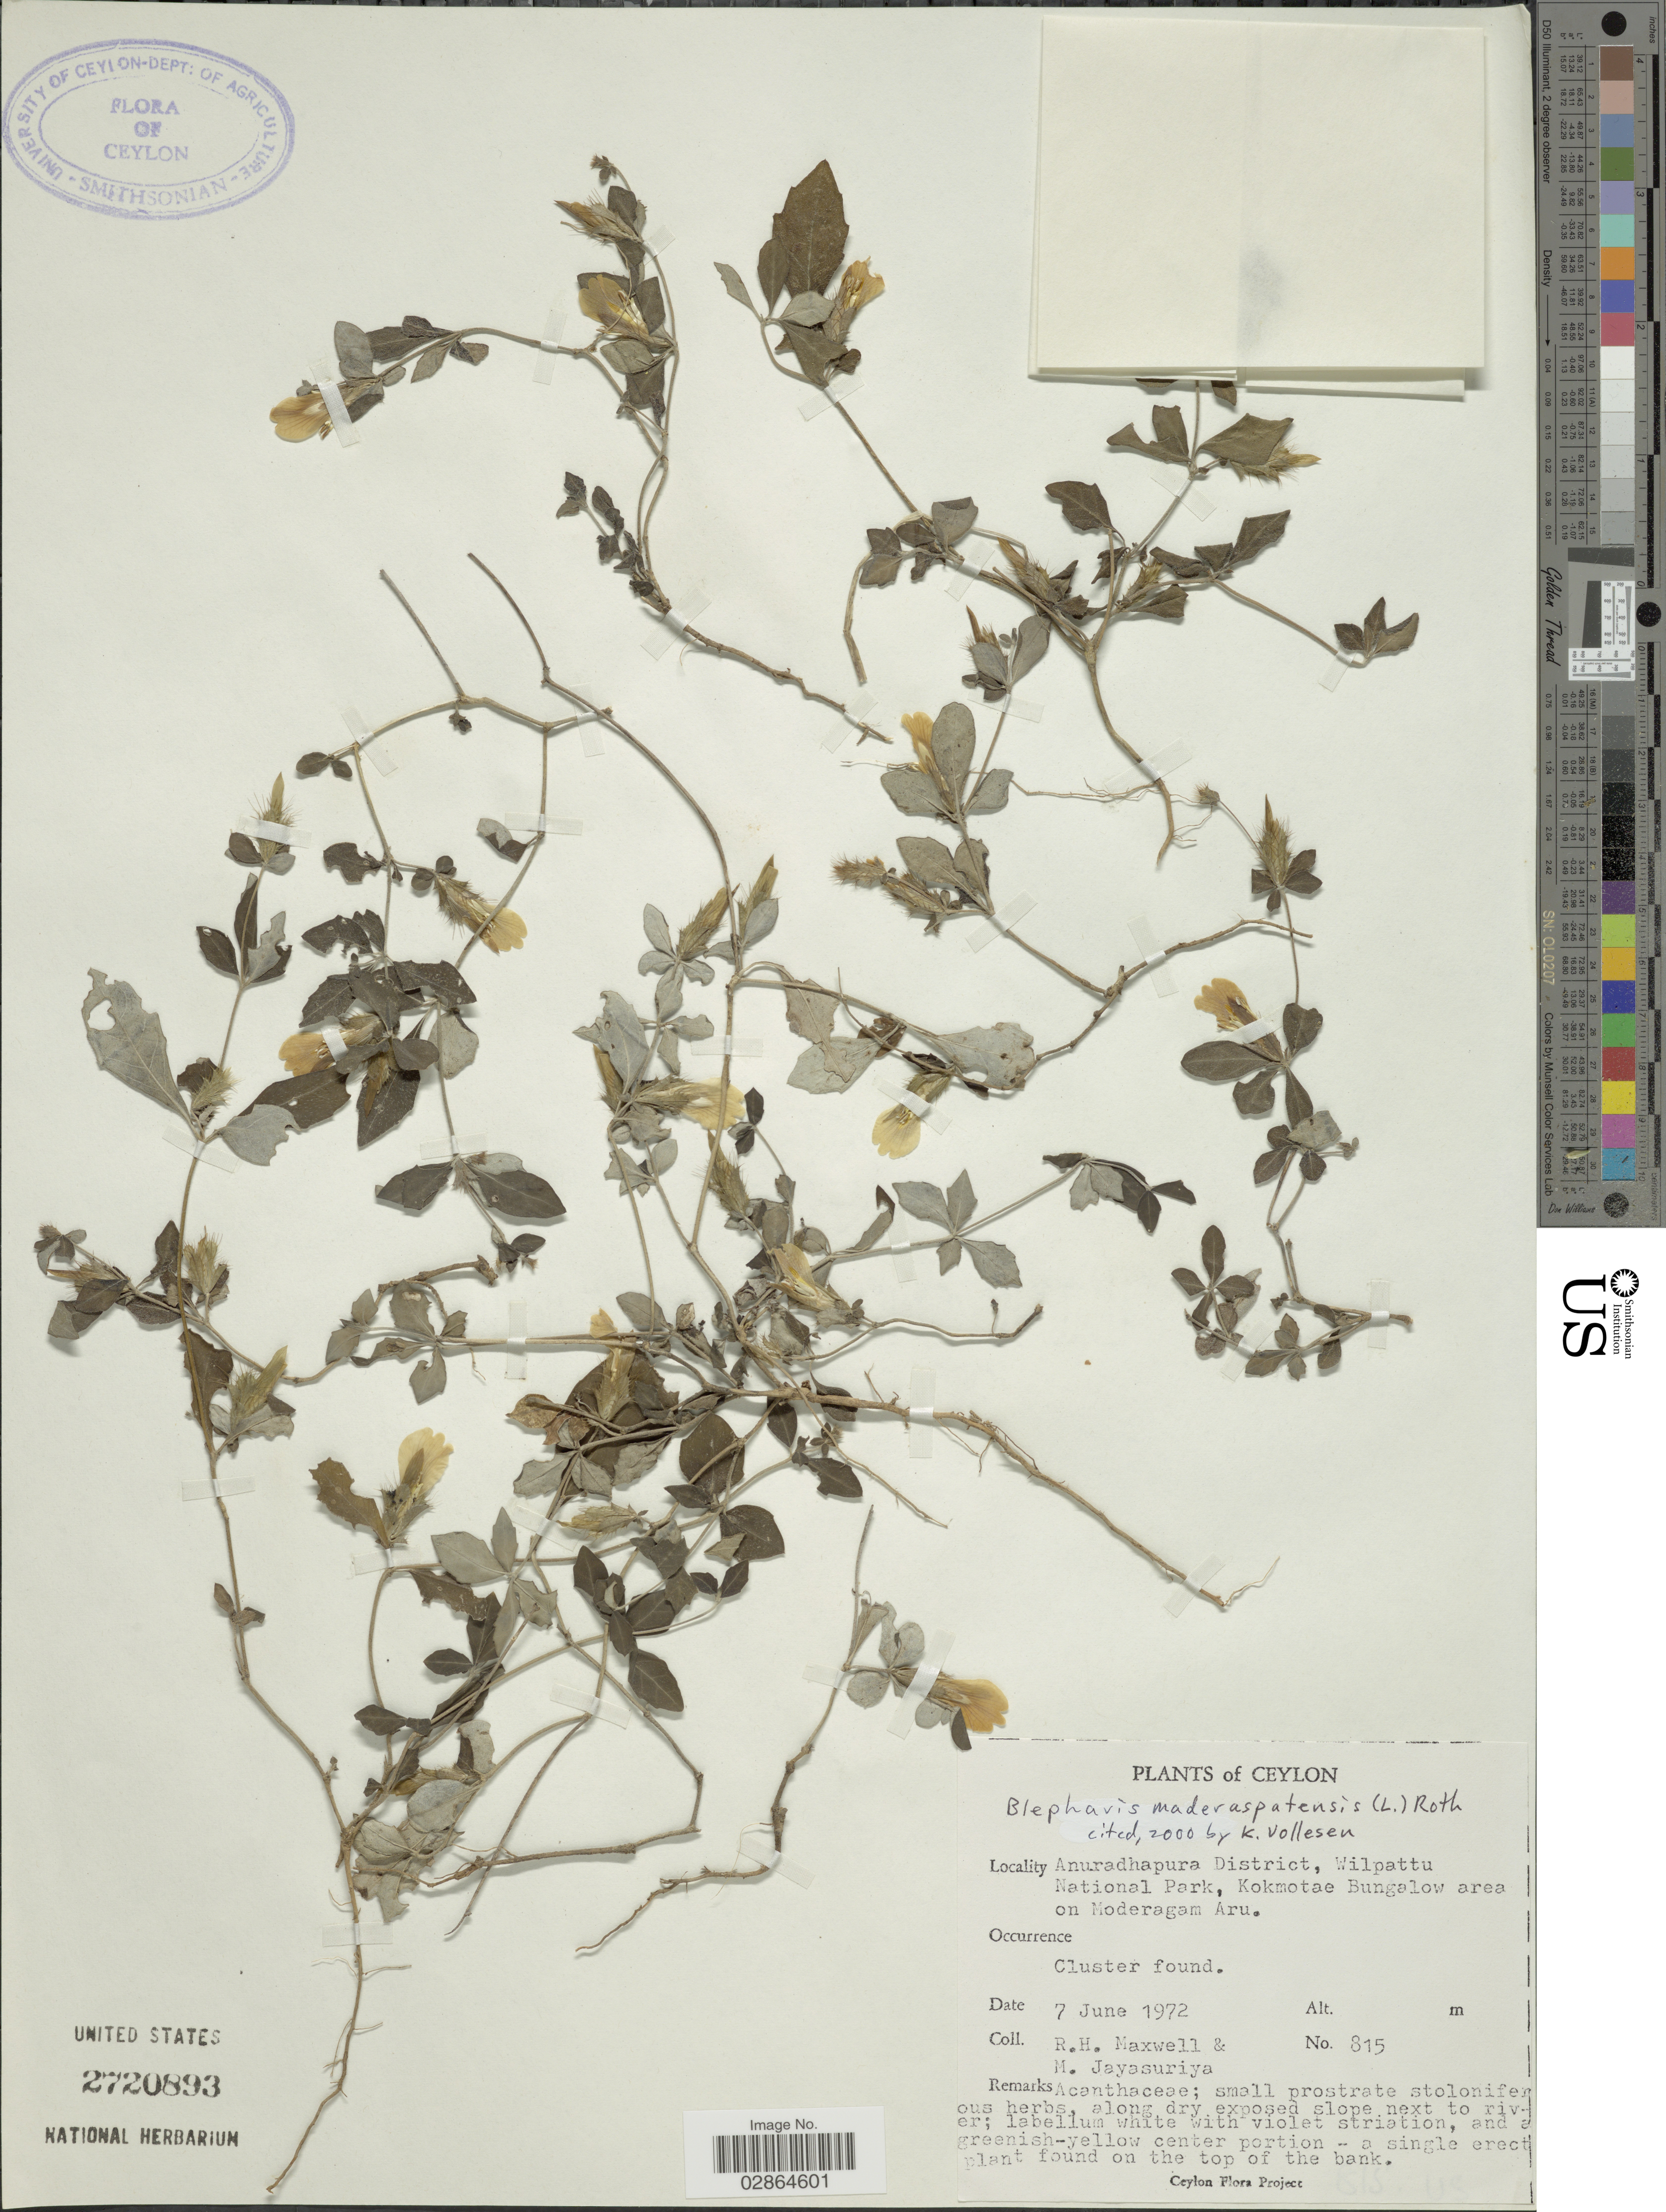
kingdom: Plantae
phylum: Tracheophyta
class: Magnoliopsida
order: Lamiales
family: Acanthaceae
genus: Blepharis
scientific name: Blepharis maderaspatensis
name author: (L.) B. Heyne ex Roth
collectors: R. Maxwell & M. Jayasuriya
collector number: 815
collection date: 1972-06-07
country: Sri Lanka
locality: Anuradhapura District, Wilpattu National Park, Kokmotae Bungalow area, on Moderagam Aru.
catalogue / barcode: US 2720893